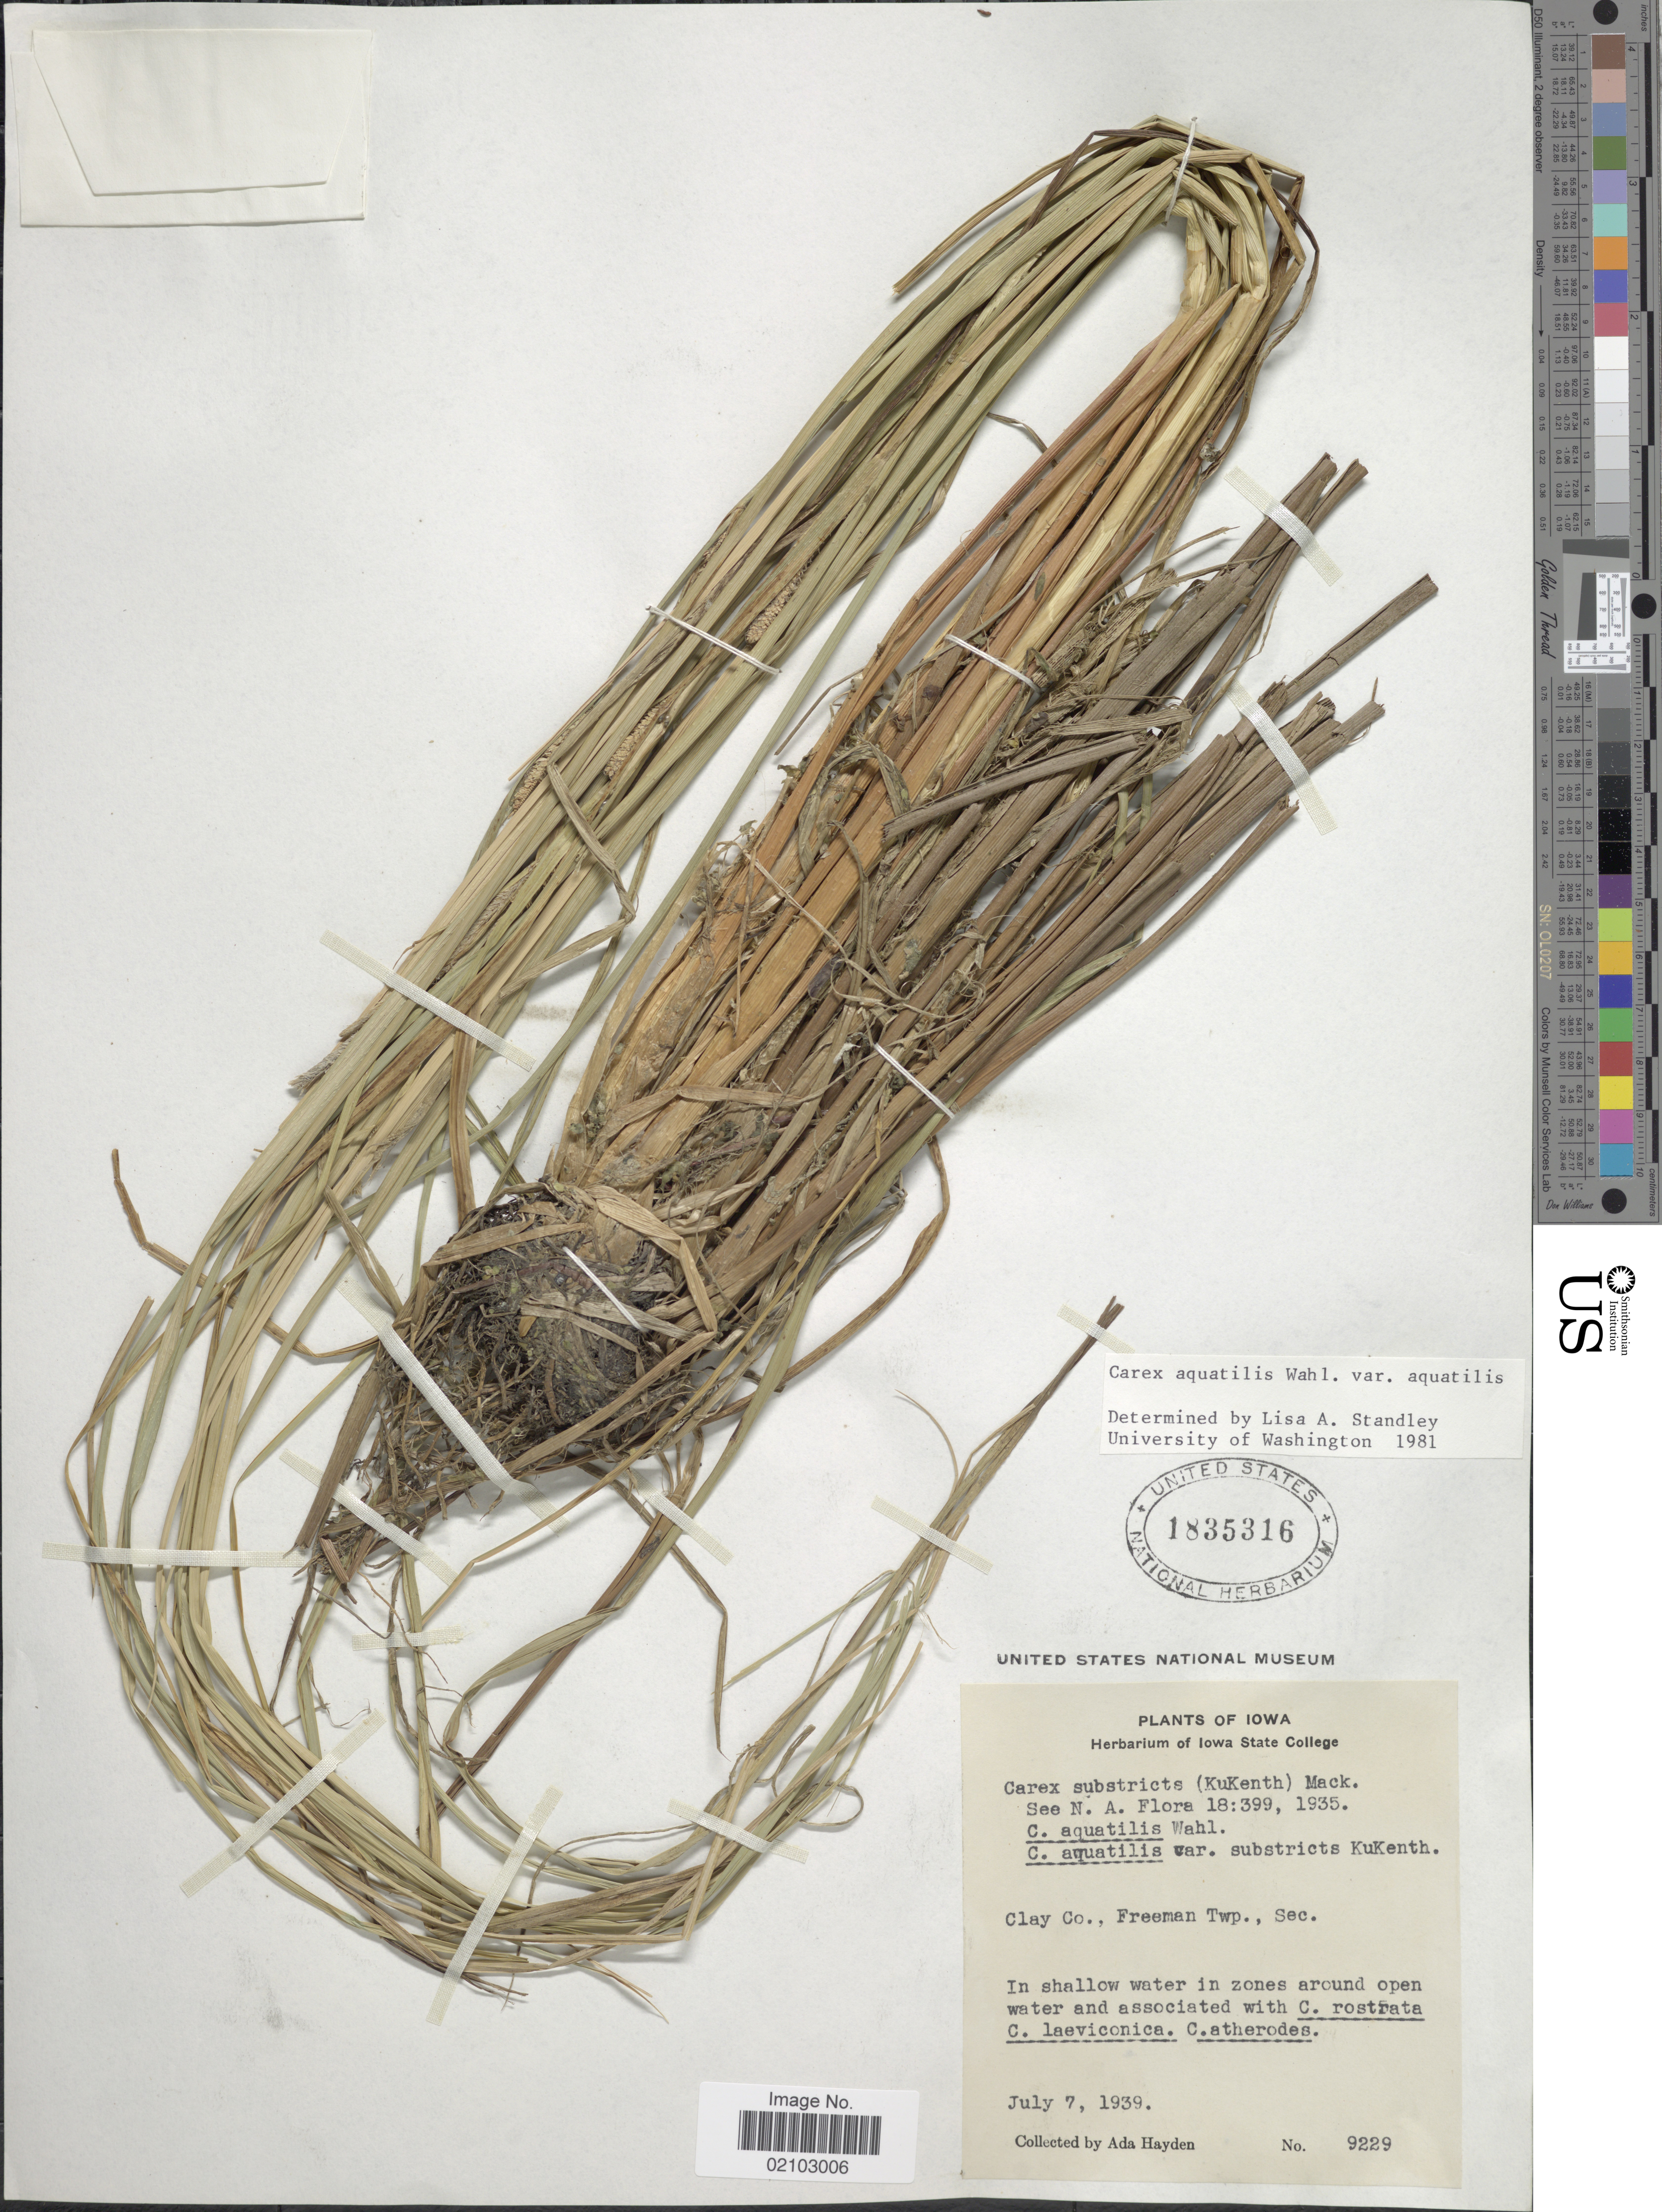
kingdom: Plantae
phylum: Tracheophyta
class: Liliopsida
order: Poales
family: Cyperaceae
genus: Carex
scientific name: Carex aquatilis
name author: Wahlenb.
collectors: Ada Hayden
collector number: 9229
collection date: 1939-07-07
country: United States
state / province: Iowa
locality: Clay Co., Freeman Twp., Sec., in shallow water in zones around open water.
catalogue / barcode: US 1835316